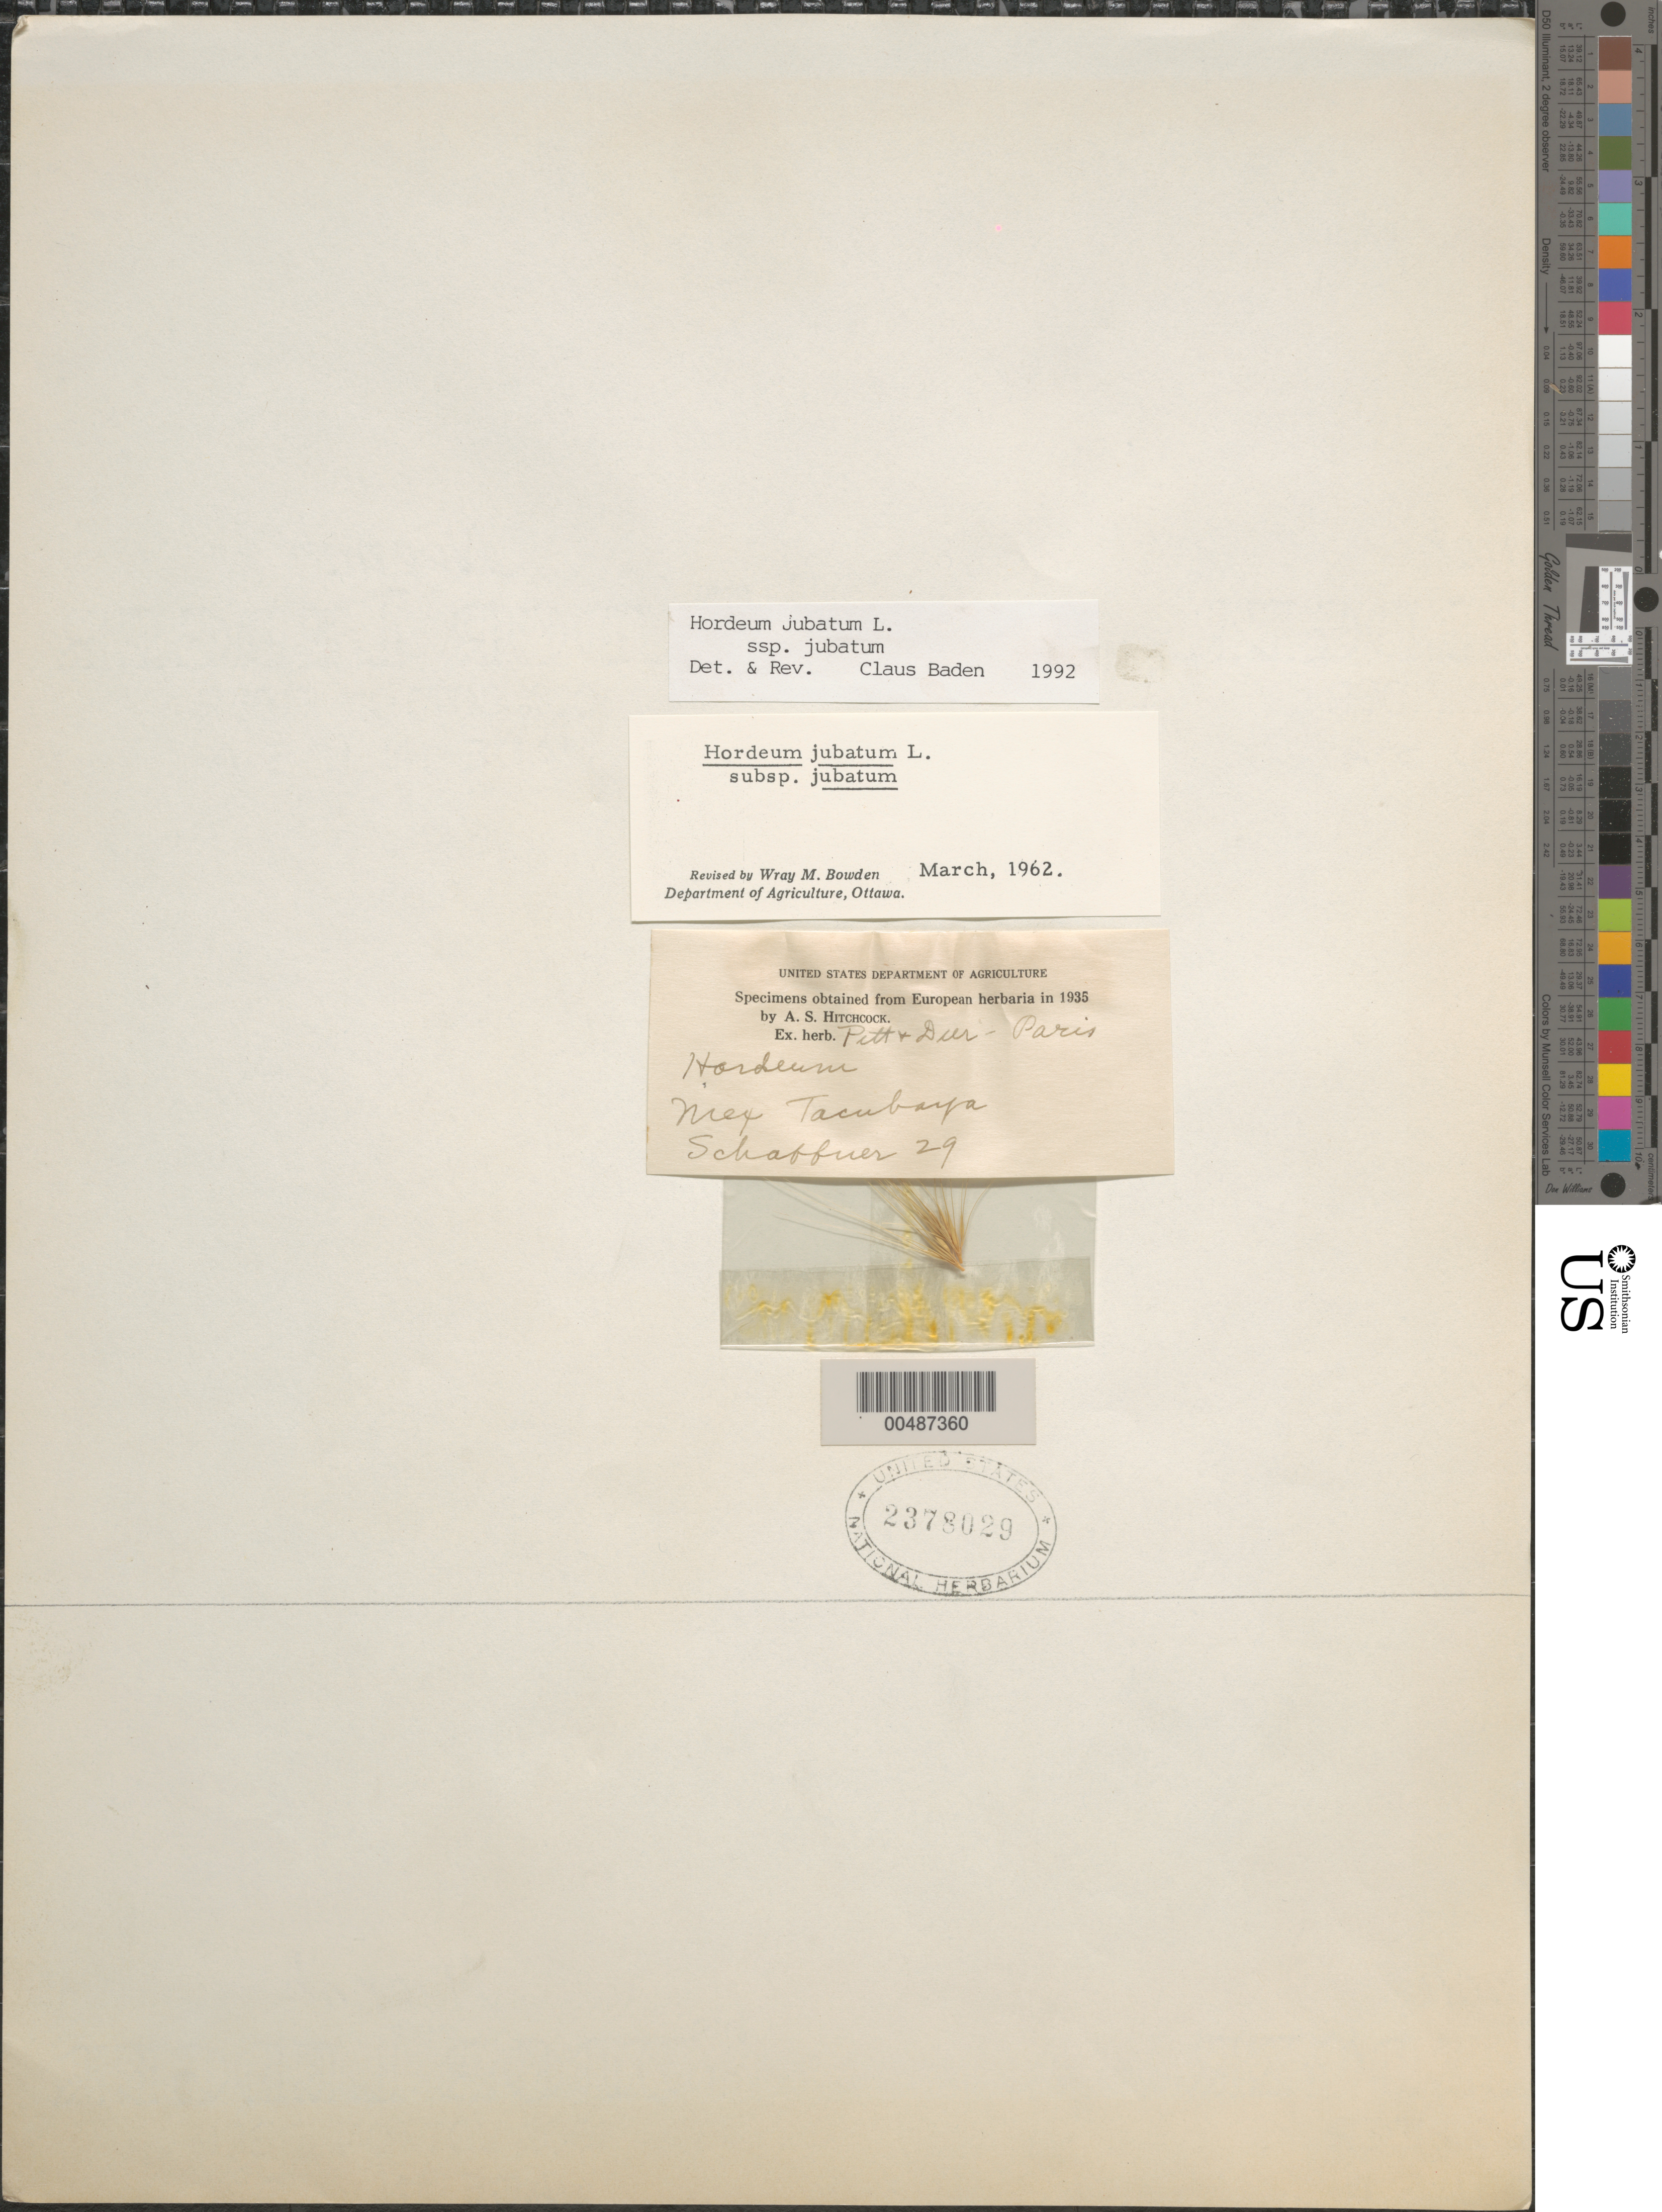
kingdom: Plantae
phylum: Tracheophyta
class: Liliopsida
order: Poales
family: Poaceae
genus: Hordeum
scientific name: Hordeum jubatum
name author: L.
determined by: Baden, C.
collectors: -. Schaffner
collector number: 29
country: Mexico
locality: Tacubaya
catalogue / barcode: US 2378029